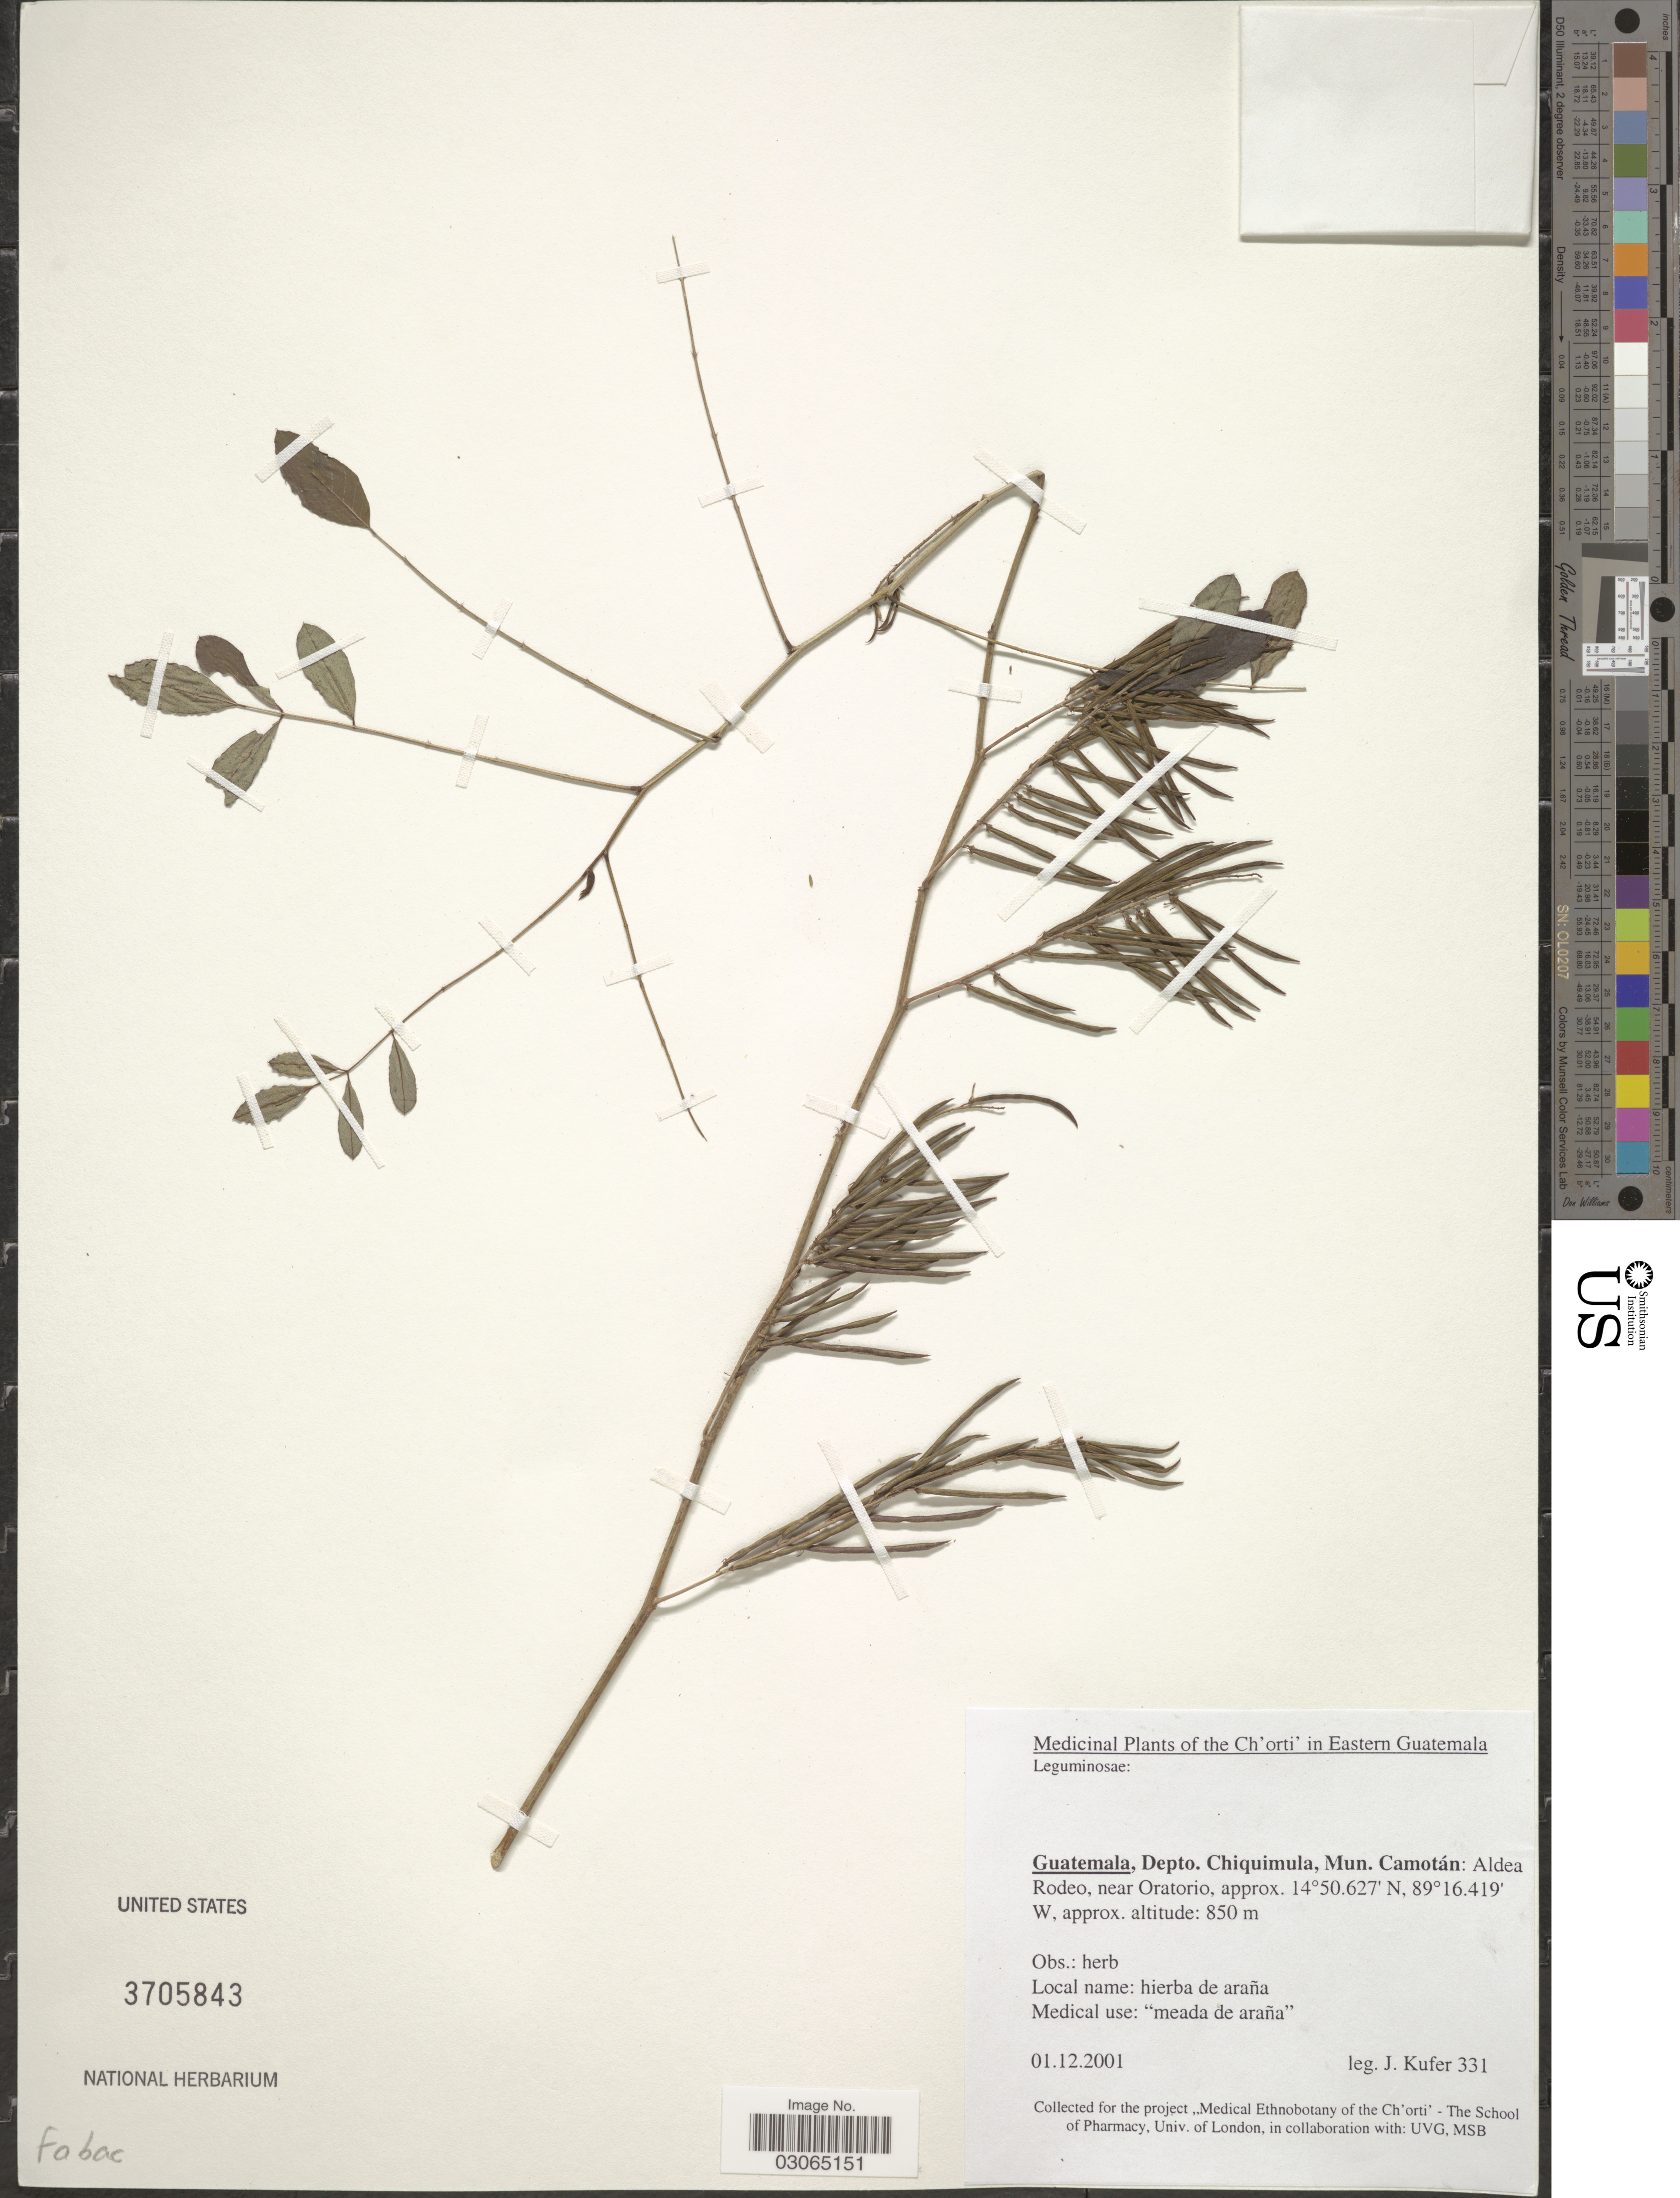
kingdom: Plantae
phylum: Tracheophyta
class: Magnoliopsida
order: Fabales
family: Fabaceae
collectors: J. Kufer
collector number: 331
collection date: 2001-12-01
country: Guatemala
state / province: Chiquimula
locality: Ch'orti' in Eastern Guatemala. Depto. Chiquimula, Mun. Camotán: Aldea Rodeo, near Oratorio.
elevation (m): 850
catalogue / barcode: US 3705843